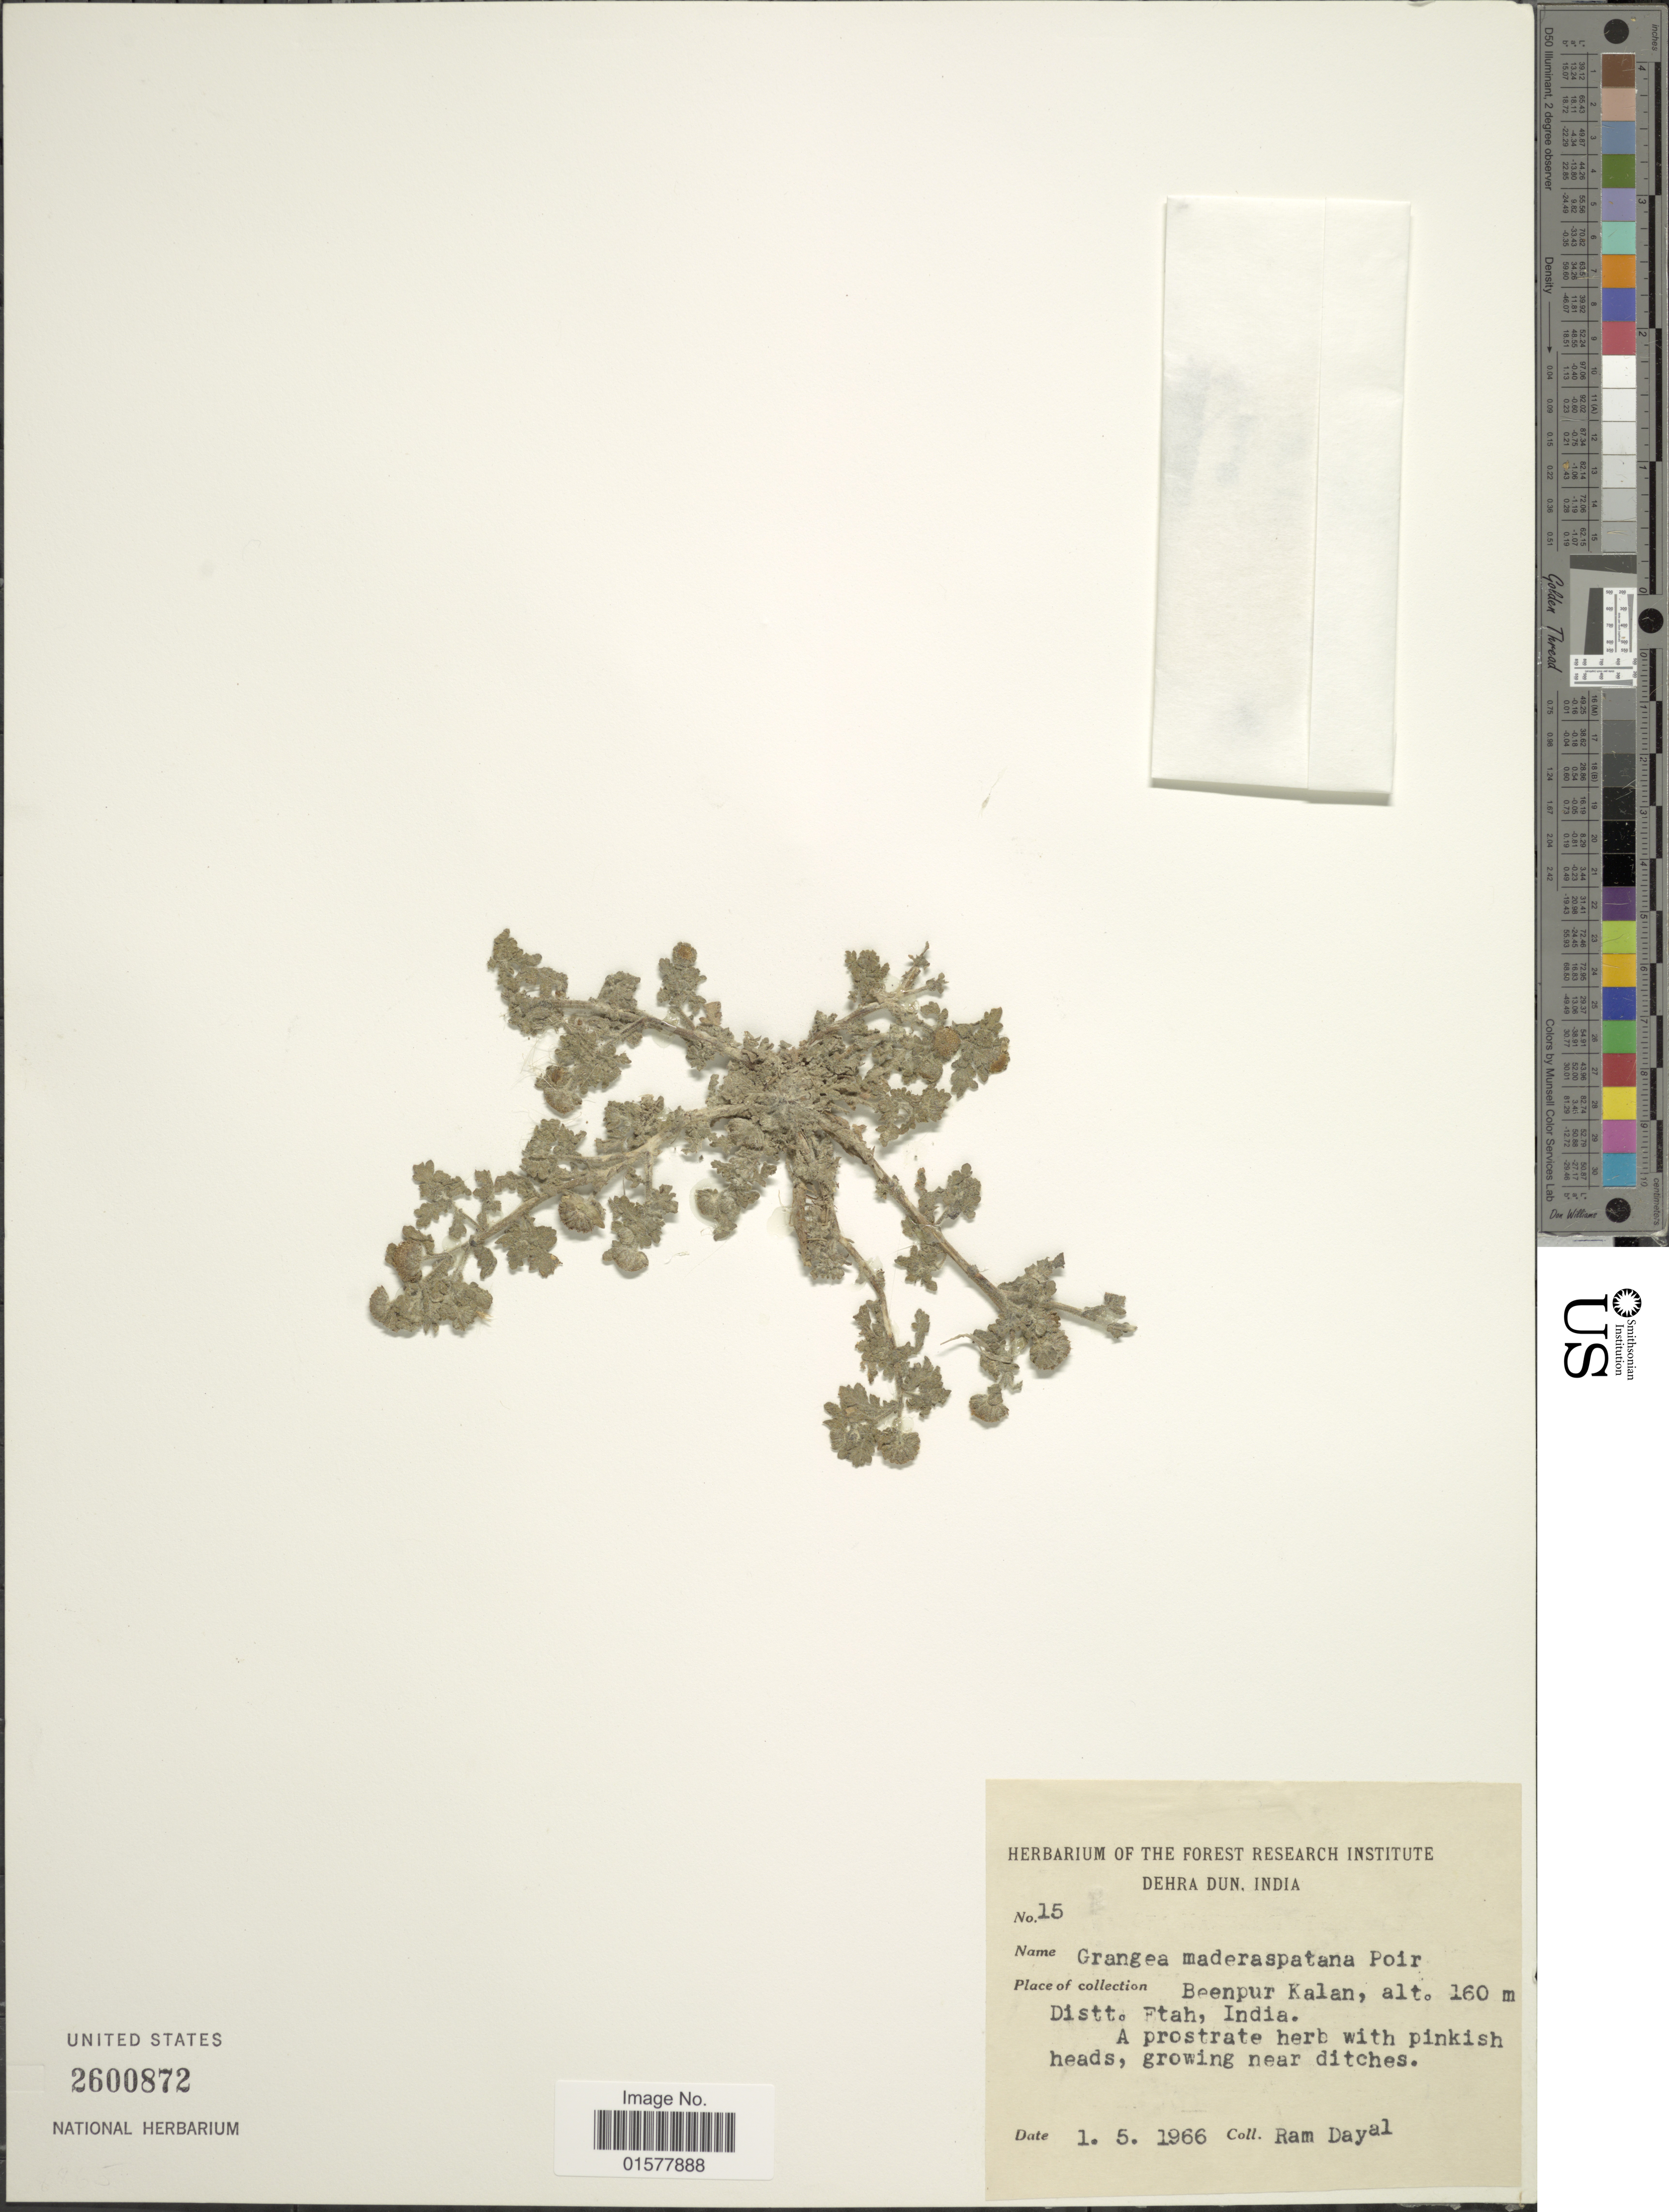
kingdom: Plantae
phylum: Tracheophyta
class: Magnoliopsida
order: Asterales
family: Asteraceae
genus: Grangea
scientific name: Grangea maderaspatana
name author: (L.) Poir.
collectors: R. Dayal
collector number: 15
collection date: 1966-05-01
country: India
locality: Dehra Dun, Beenpur Kalan, Distt. Etah, India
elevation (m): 160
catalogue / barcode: US 2600872